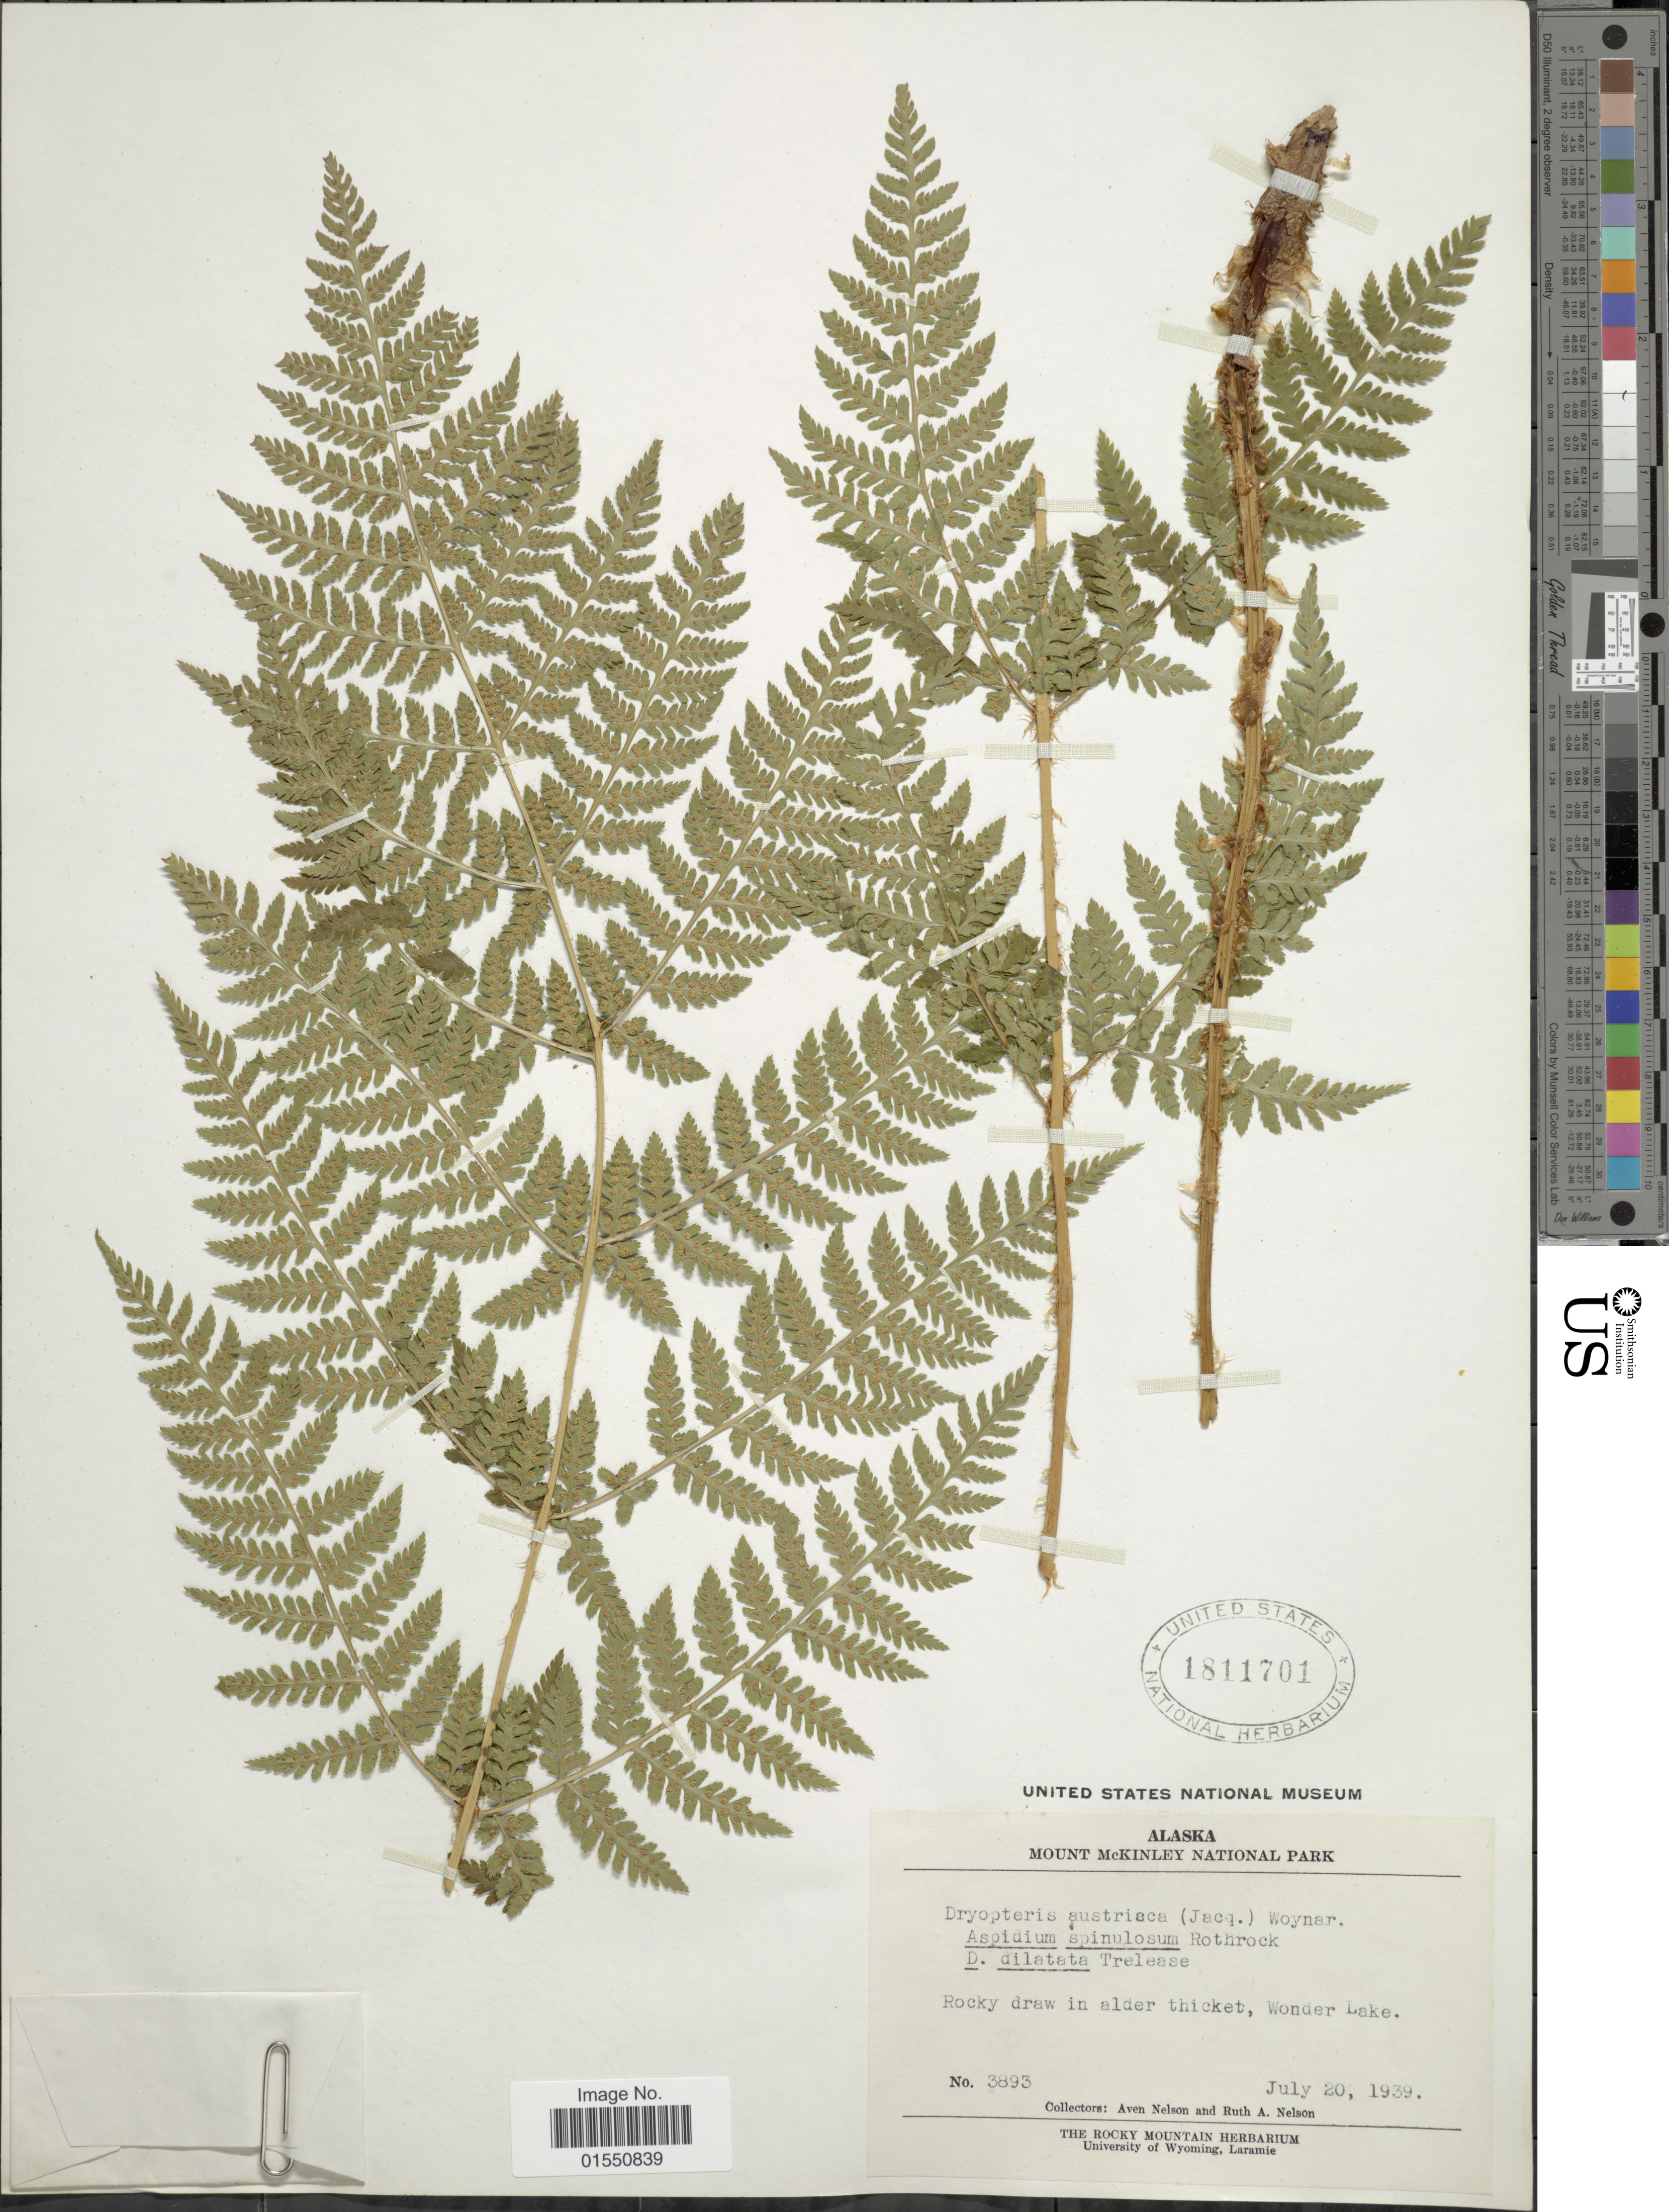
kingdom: Plantae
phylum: Tracheophyta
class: Polypodiopsida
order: Polypodiales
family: Dryopteridaceae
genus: Dryopteris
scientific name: Dryopteris expansa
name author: (C. Presl) Fraser-Jenk. & Jermy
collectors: A. Nelson & R. A. Nelson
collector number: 3893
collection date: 1939-07-20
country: United States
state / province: Alaska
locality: Mount McKinley National Park. Rocky draw in alder thicket, Wonder Lake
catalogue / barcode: US 1811701